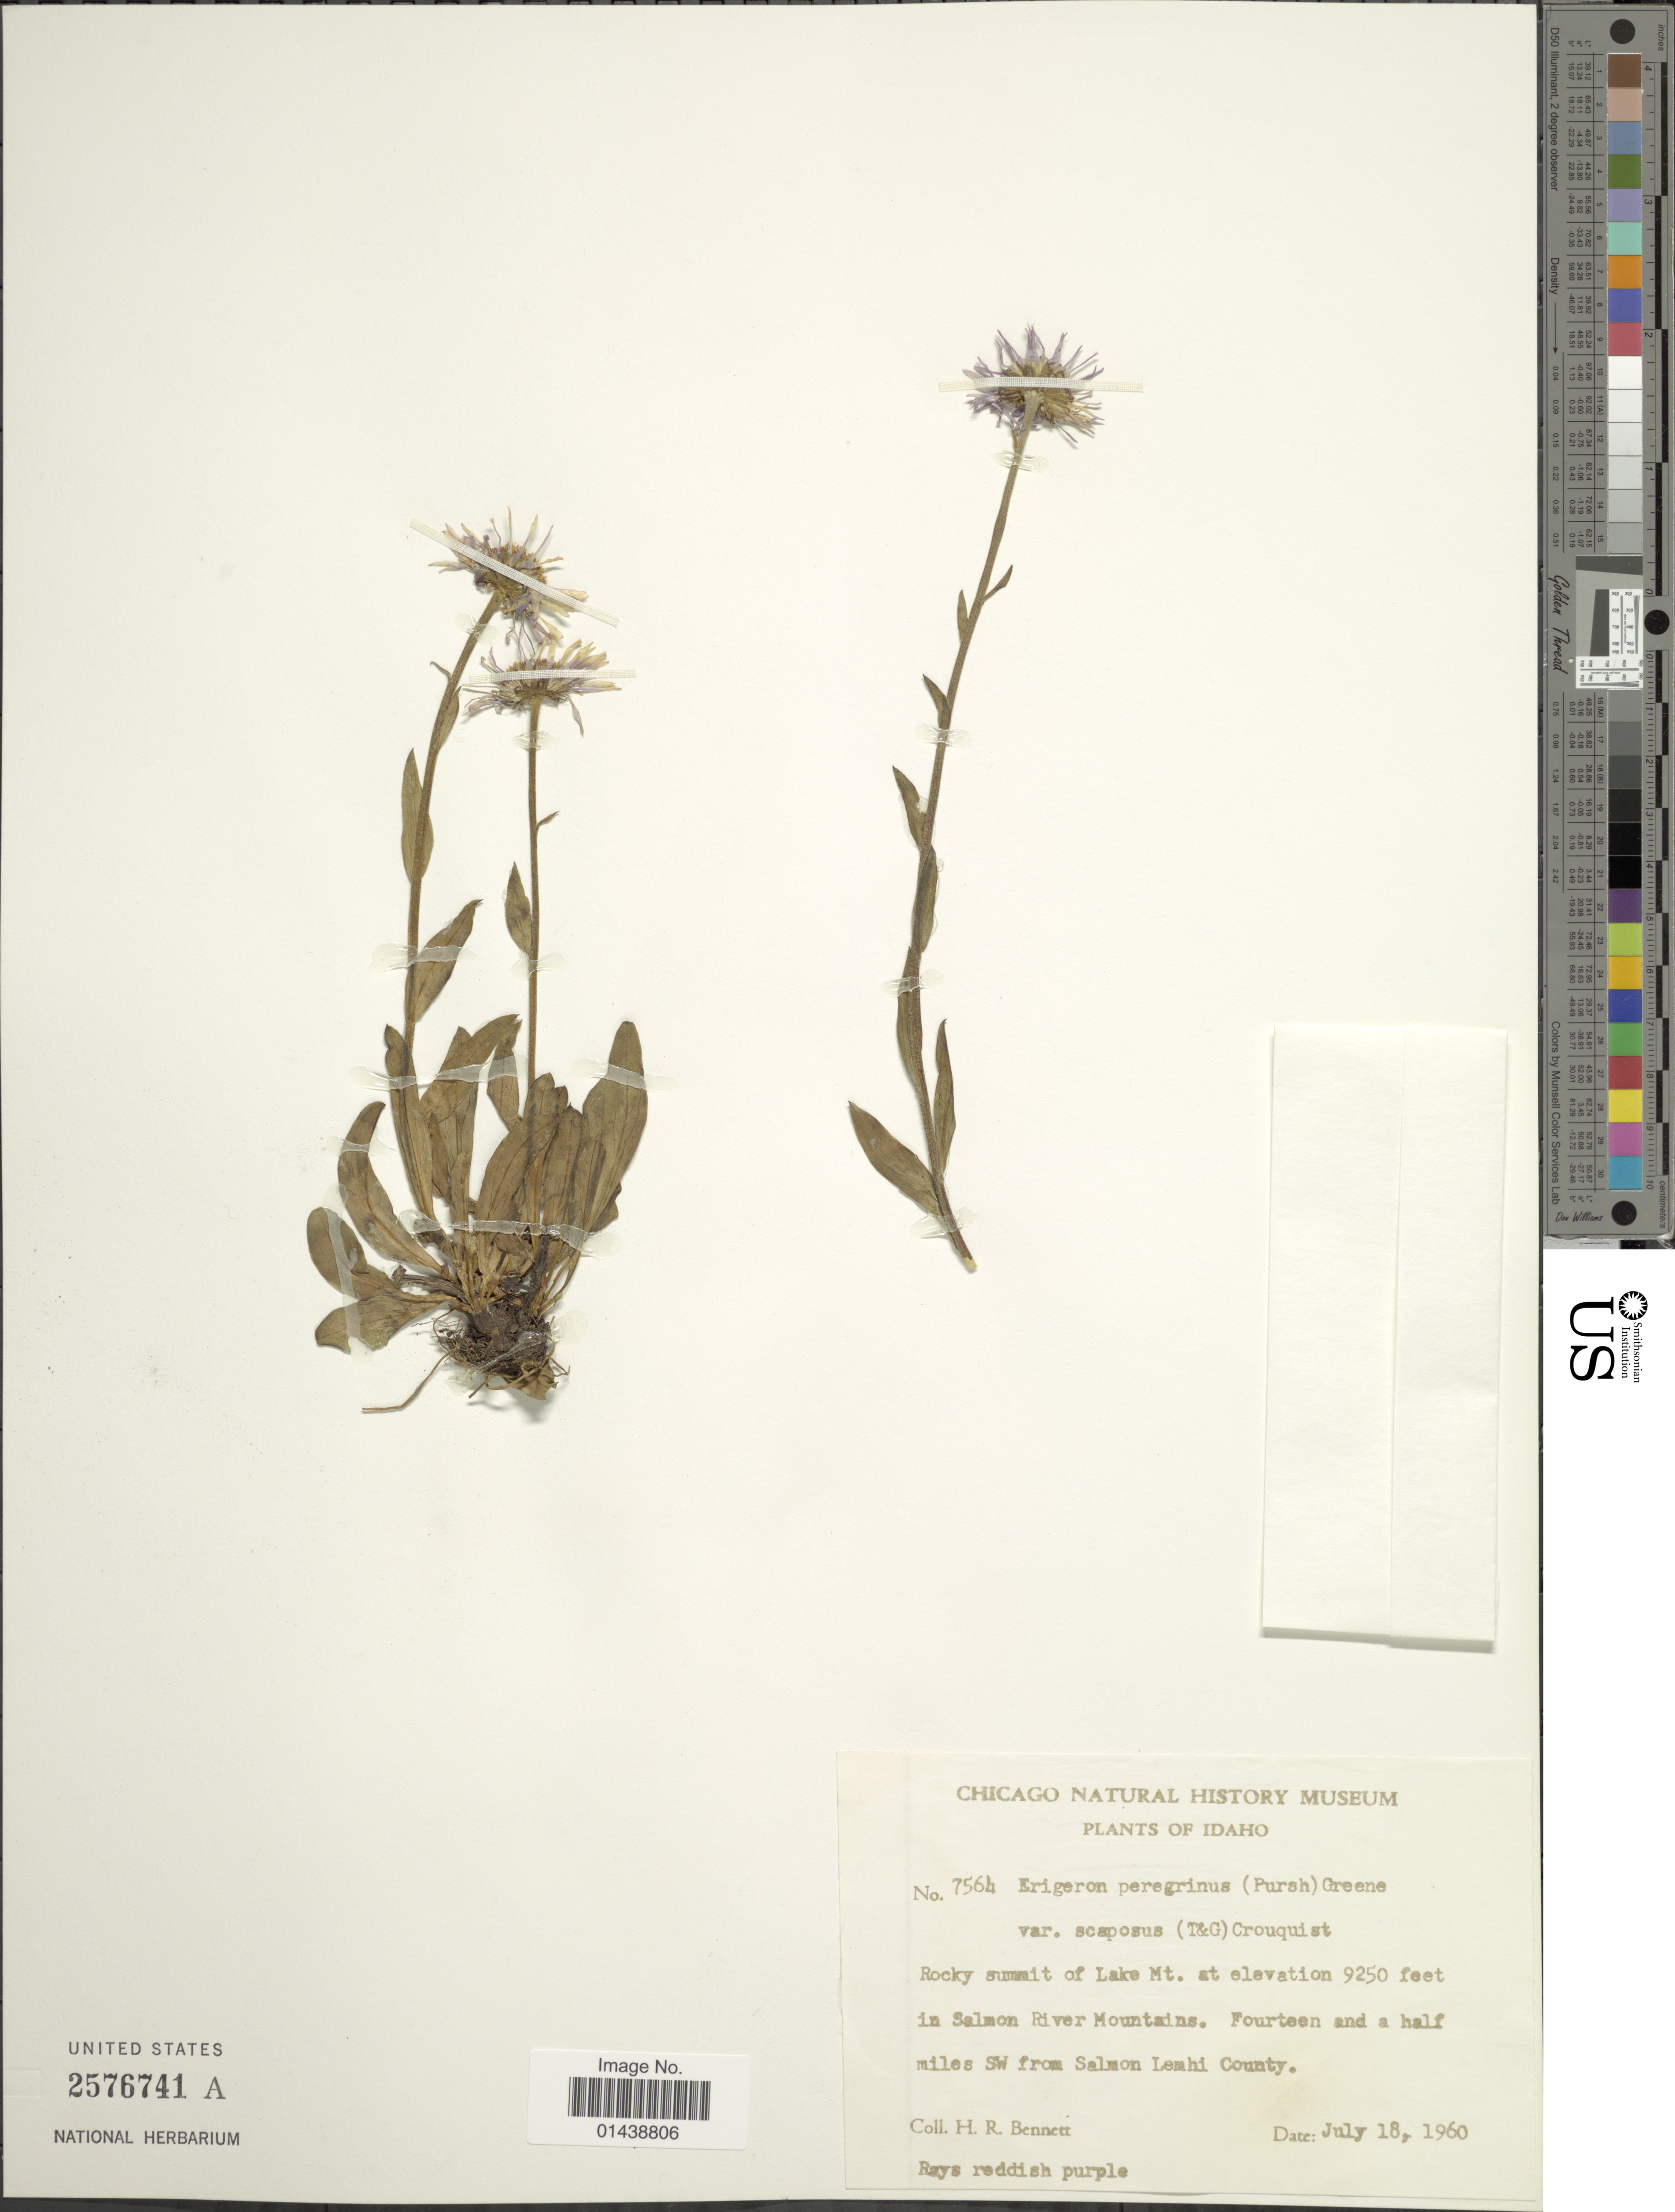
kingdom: Plantae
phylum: Tracheophyta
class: Magnoliopsida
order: Asterales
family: Asteraceae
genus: Erigeron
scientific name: Erigeron peregrinus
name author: (Banks ex Pursh) Greene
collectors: H. R. Bennett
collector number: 7564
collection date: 1960-07-18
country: United States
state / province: Idaho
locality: Rocky summit of Lake Mt. in Salmon River Mountains. Fourteen and a half mile SW from Salmon Lemhi County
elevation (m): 2819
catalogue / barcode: US 2576741A